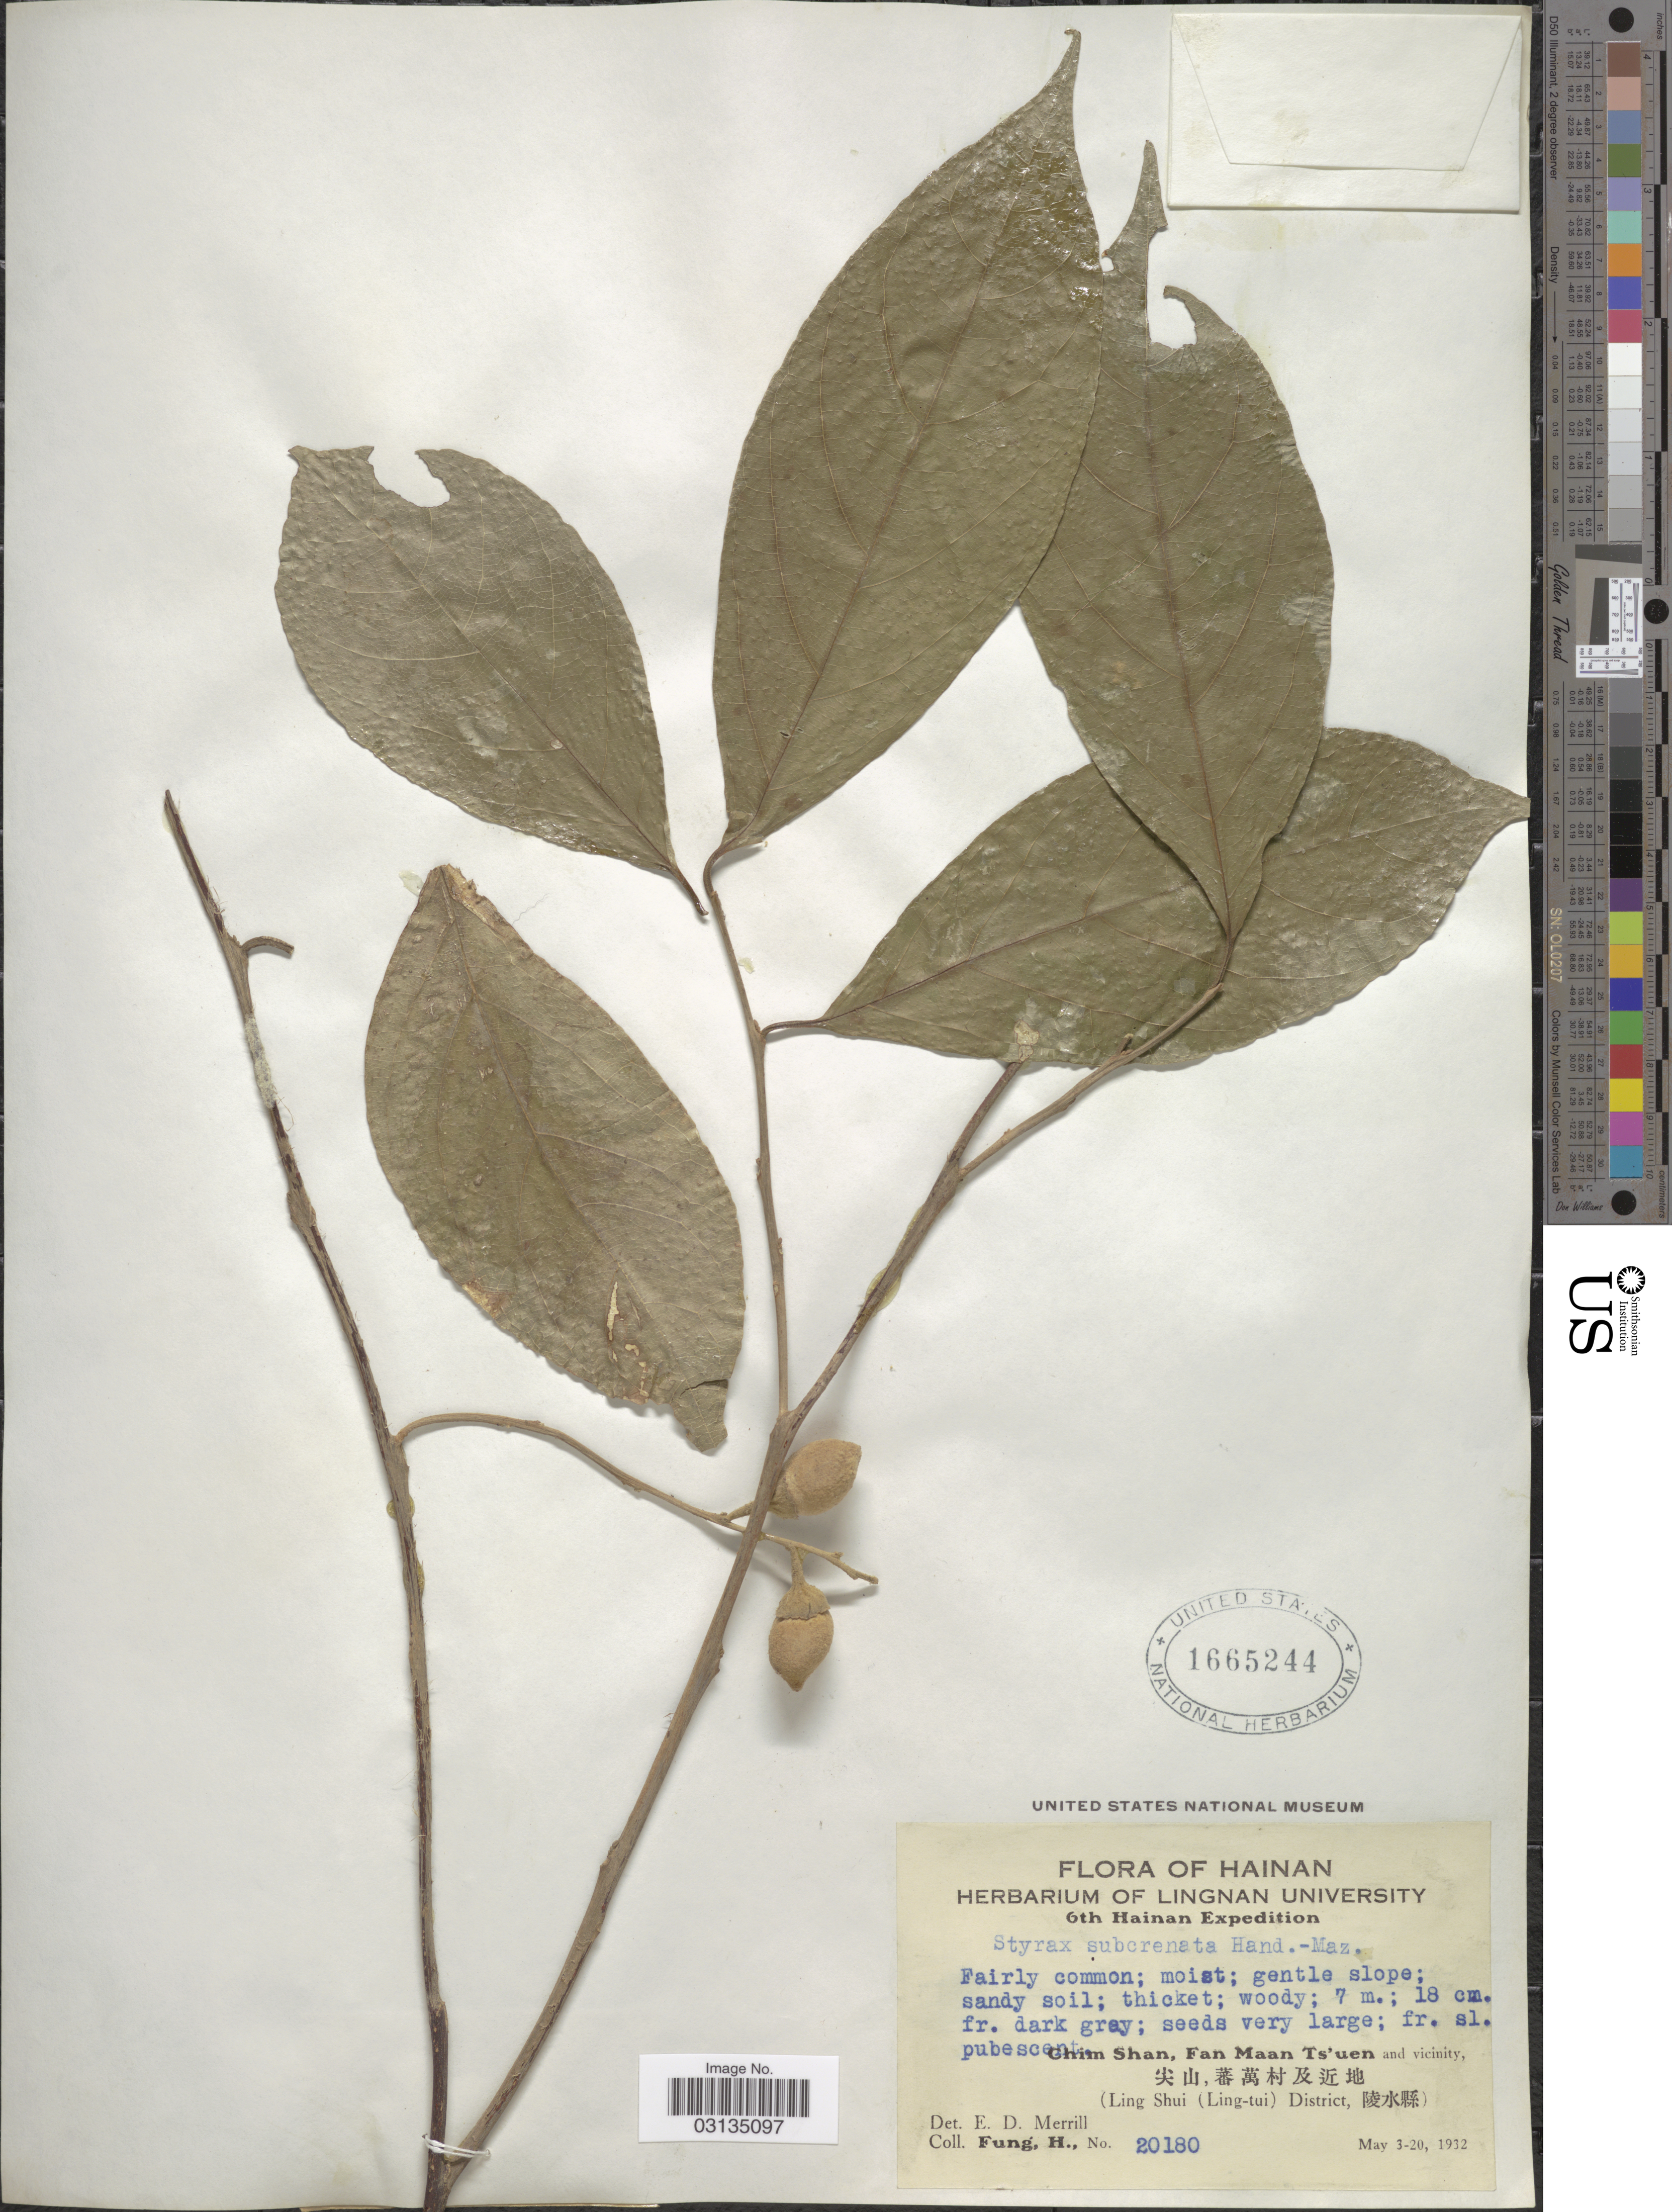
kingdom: Plantae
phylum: Tracheophyta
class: Magnoliopsida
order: Ericales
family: Styracaceae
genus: Styrax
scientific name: Styrax subcrenatus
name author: Hand.-Mazz.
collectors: H. Fung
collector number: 20180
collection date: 1932-05-03/1932-05-20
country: China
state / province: Hainan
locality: Chim Shan, Fan Maan Ts'uen and vicinity, (Ling Shui (Ling-tui) District).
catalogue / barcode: US 1665244